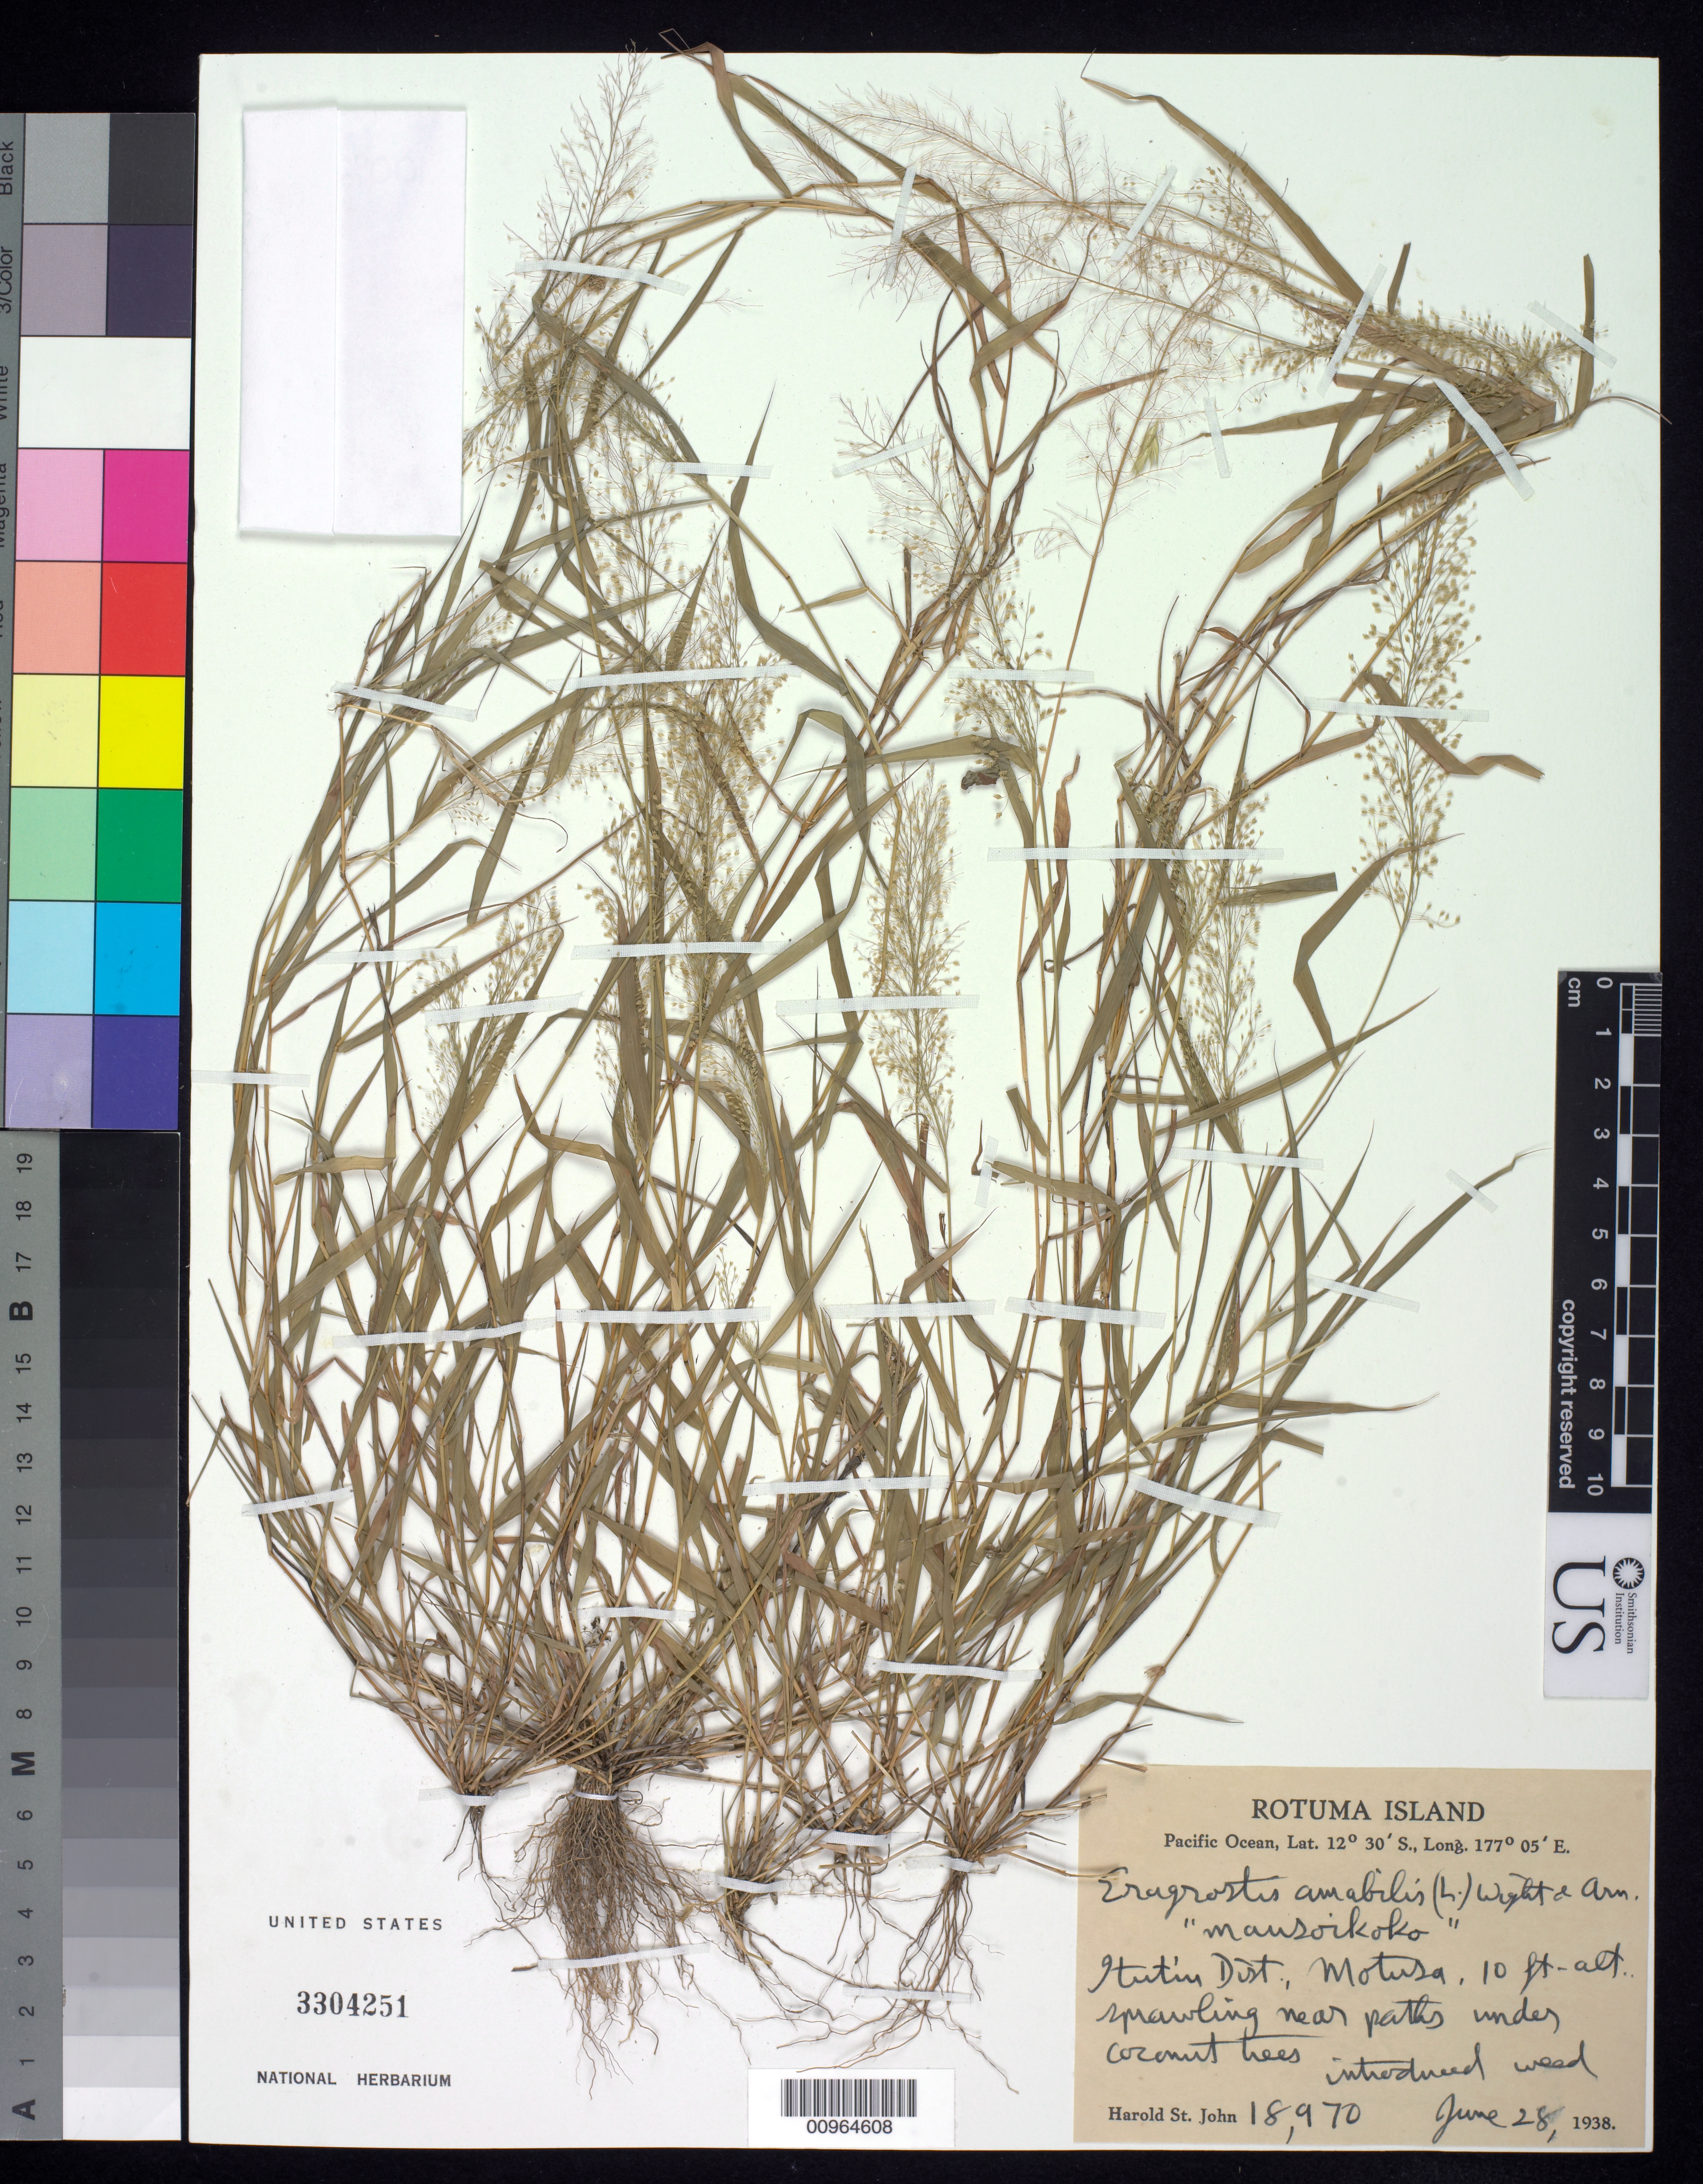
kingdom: Plantae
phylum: Tracheophyta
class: Liliopsida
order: Poales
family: Poaceae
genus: Eragrostis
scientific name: Eragrostis tenella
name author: (L.) P. Beauv. ex Roem. & Schult.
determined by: Wagner, W. L., (BOT), Smithsonian Institution - National Museum of Natural History (UNITED STATES)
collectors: H. St. John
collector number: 18970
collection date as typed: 28 Jun 1938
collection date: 1938-06-28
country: Fiji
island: Rotuma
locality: Itutin Dist., Motusa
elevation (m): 3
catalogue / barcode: US 3304251